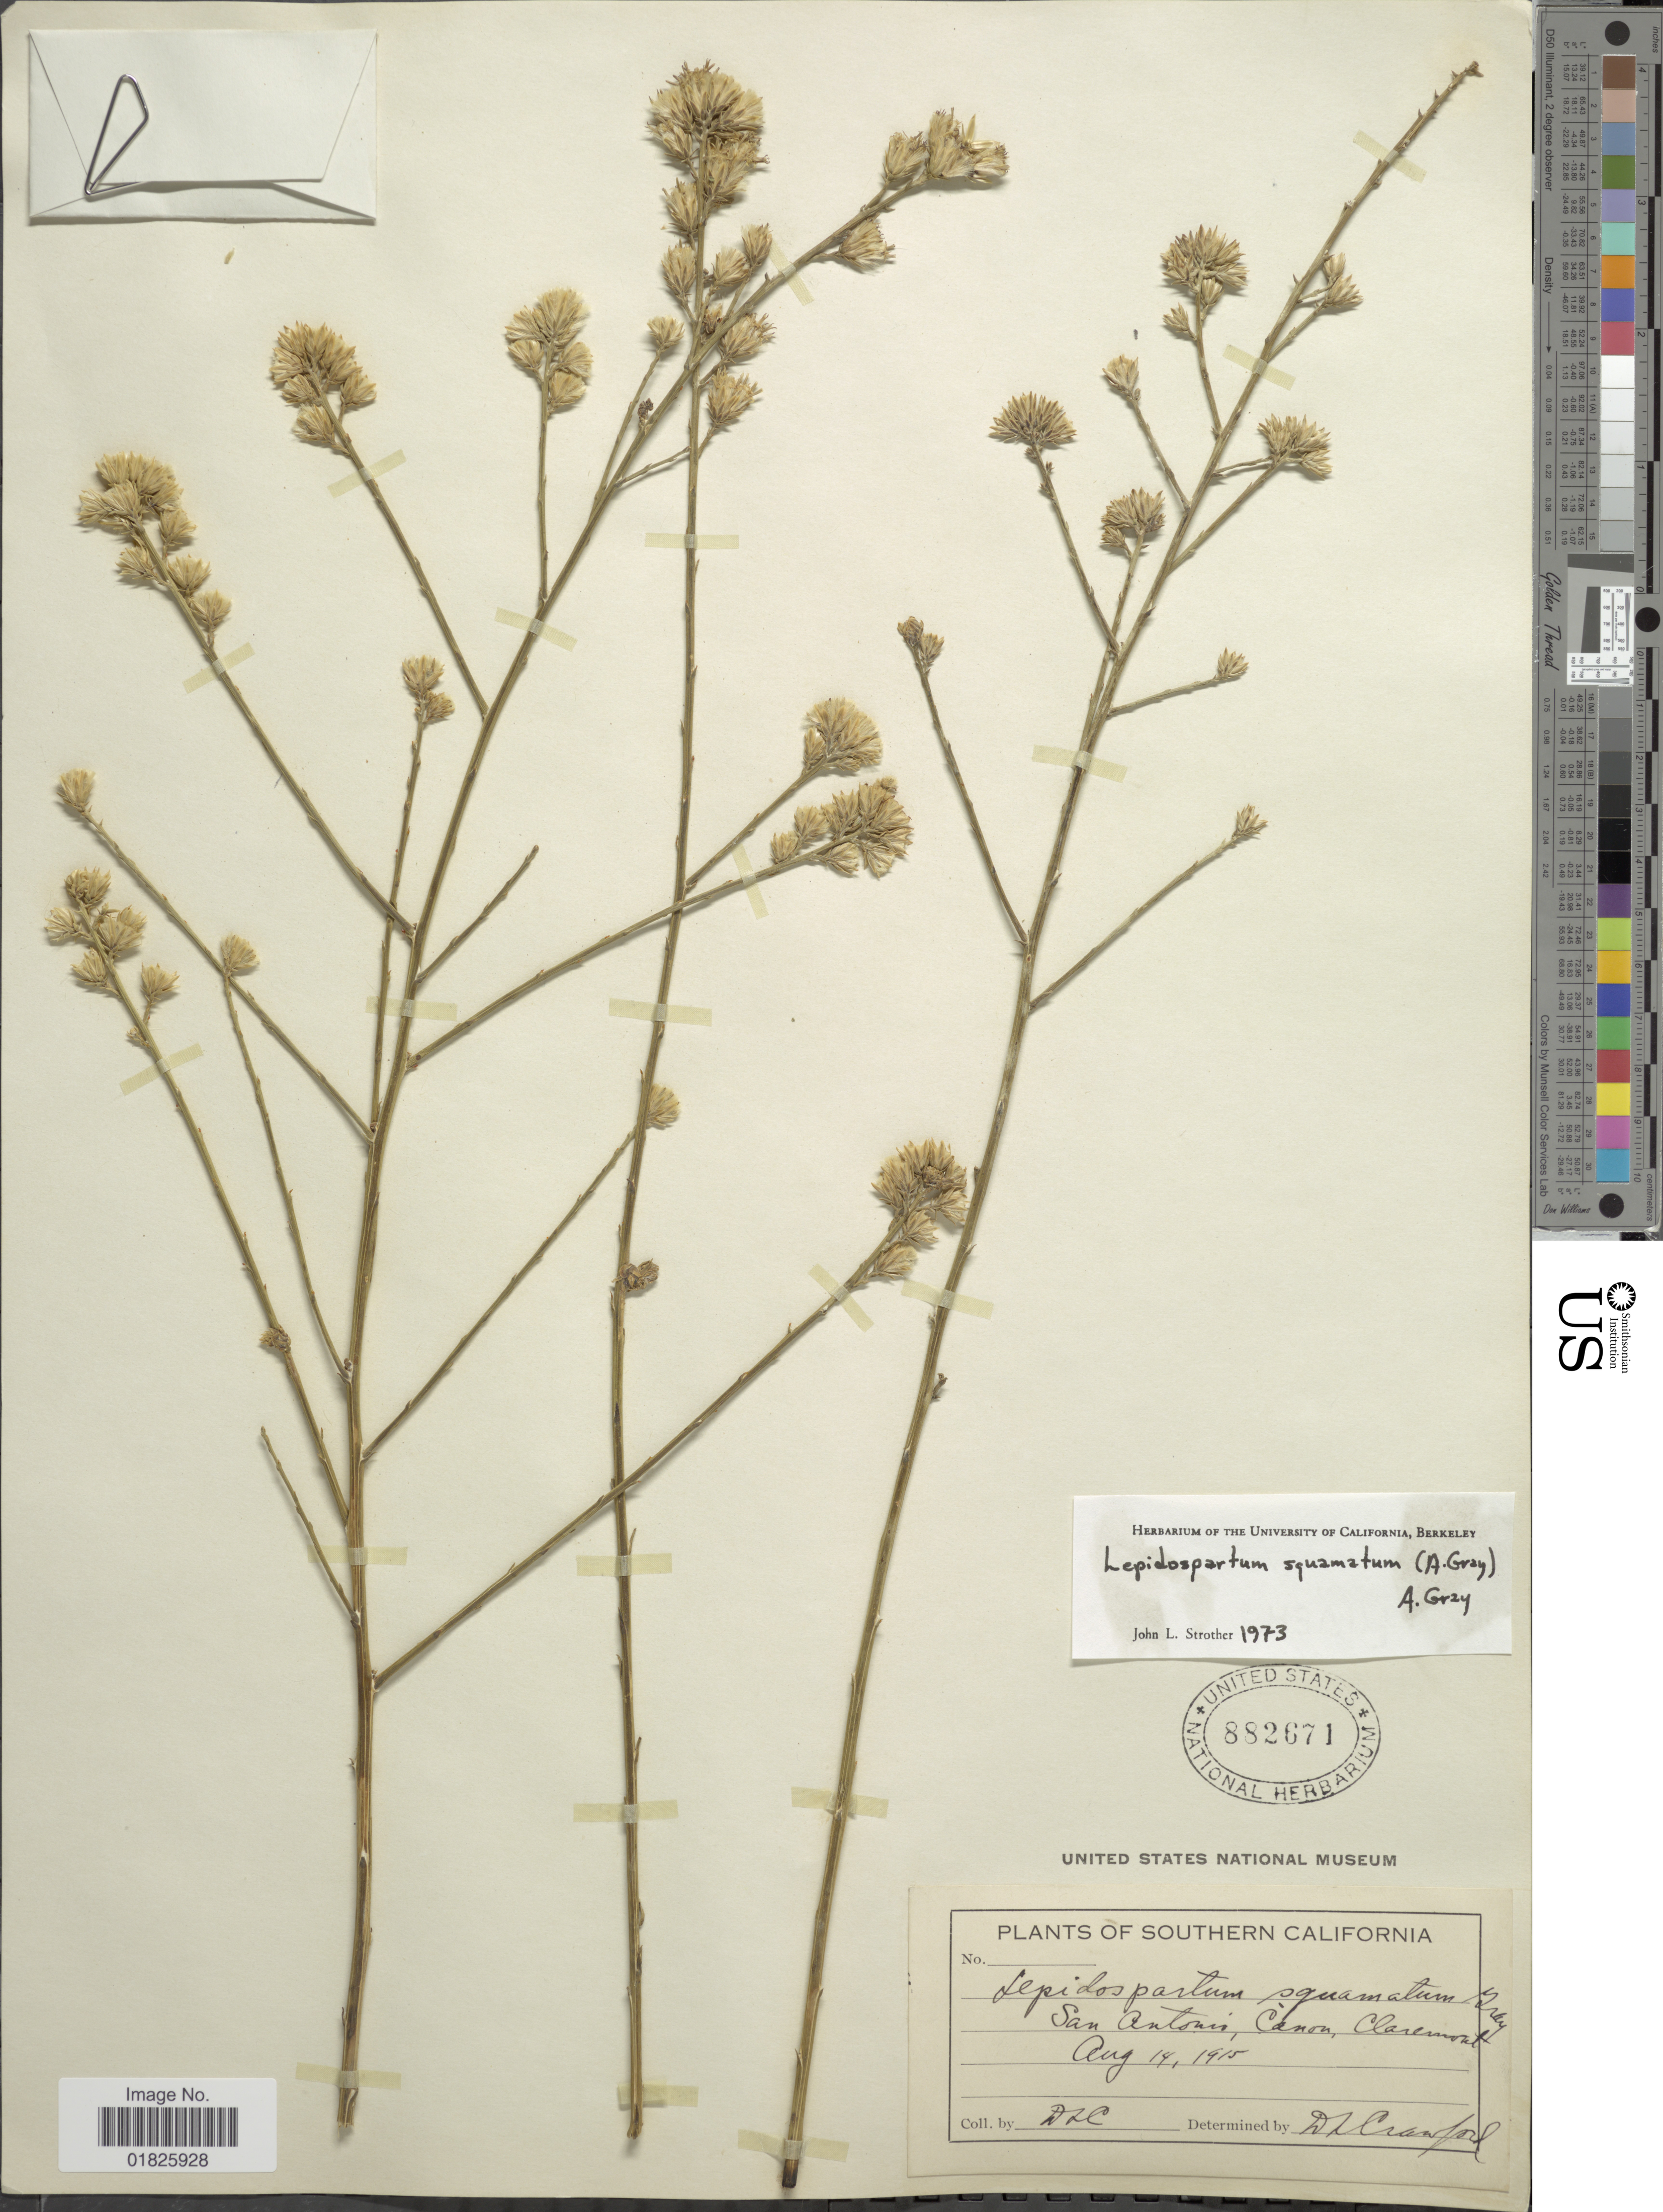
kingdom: Plantae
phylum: Tracheophyta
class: Magnoliopsida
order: Asterales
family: Asteraceae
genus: Lepidospartum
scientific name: Lepidospartum squamatum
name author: A. Gray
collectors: D. Crawford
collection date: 1915-08-14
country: United States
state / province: California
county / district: Los Angeles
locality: Southern California, San Antonio, Canon, Claremont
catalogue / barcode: US 882671